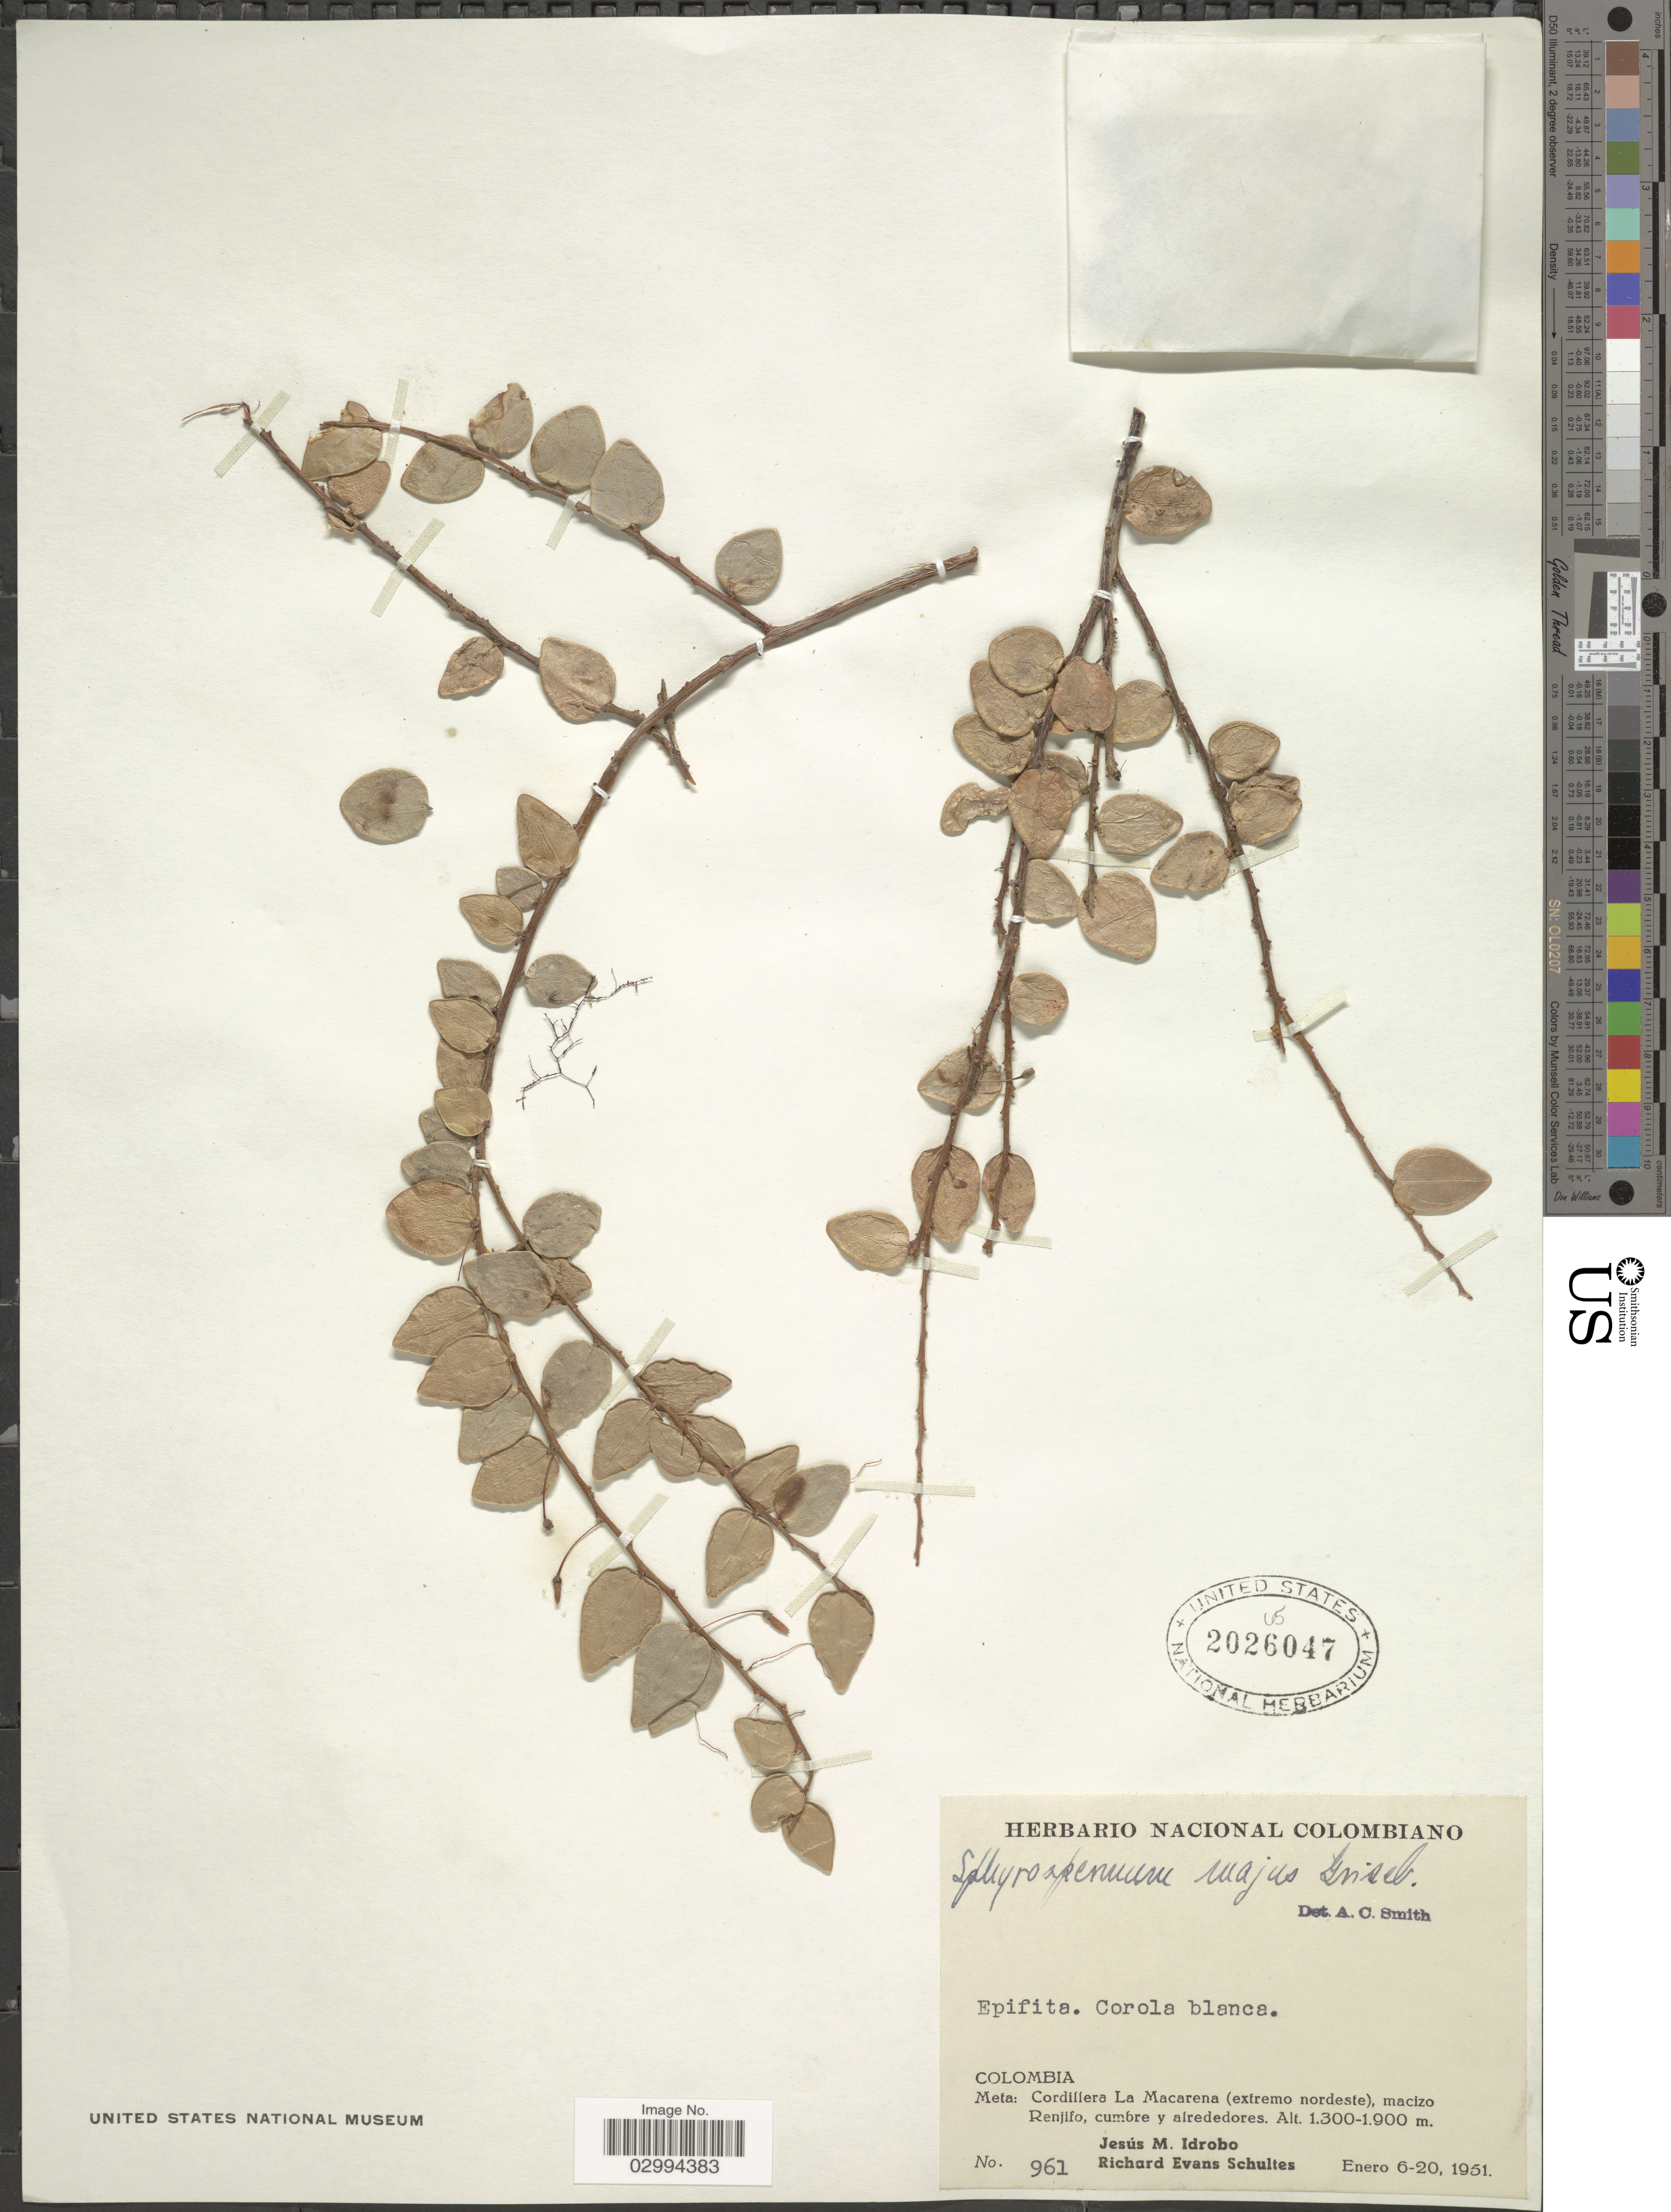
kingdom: Plantae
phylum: Tracheophyta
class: Magnoliopsida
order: Ericales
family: Ericaceae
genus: Sphyrospermum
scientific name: Sphyrospermum majus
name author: Griseb.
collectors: J. M. Idrobo & R. E. Schultes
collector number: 961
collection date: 1951-01-06/1951-01-20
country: Colombia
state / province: Meta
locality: Cordillera La Macarena (extremo nordeste), macizo Renjifo, cumbre y alrededores.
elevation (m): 1300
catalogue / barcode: US 2026047